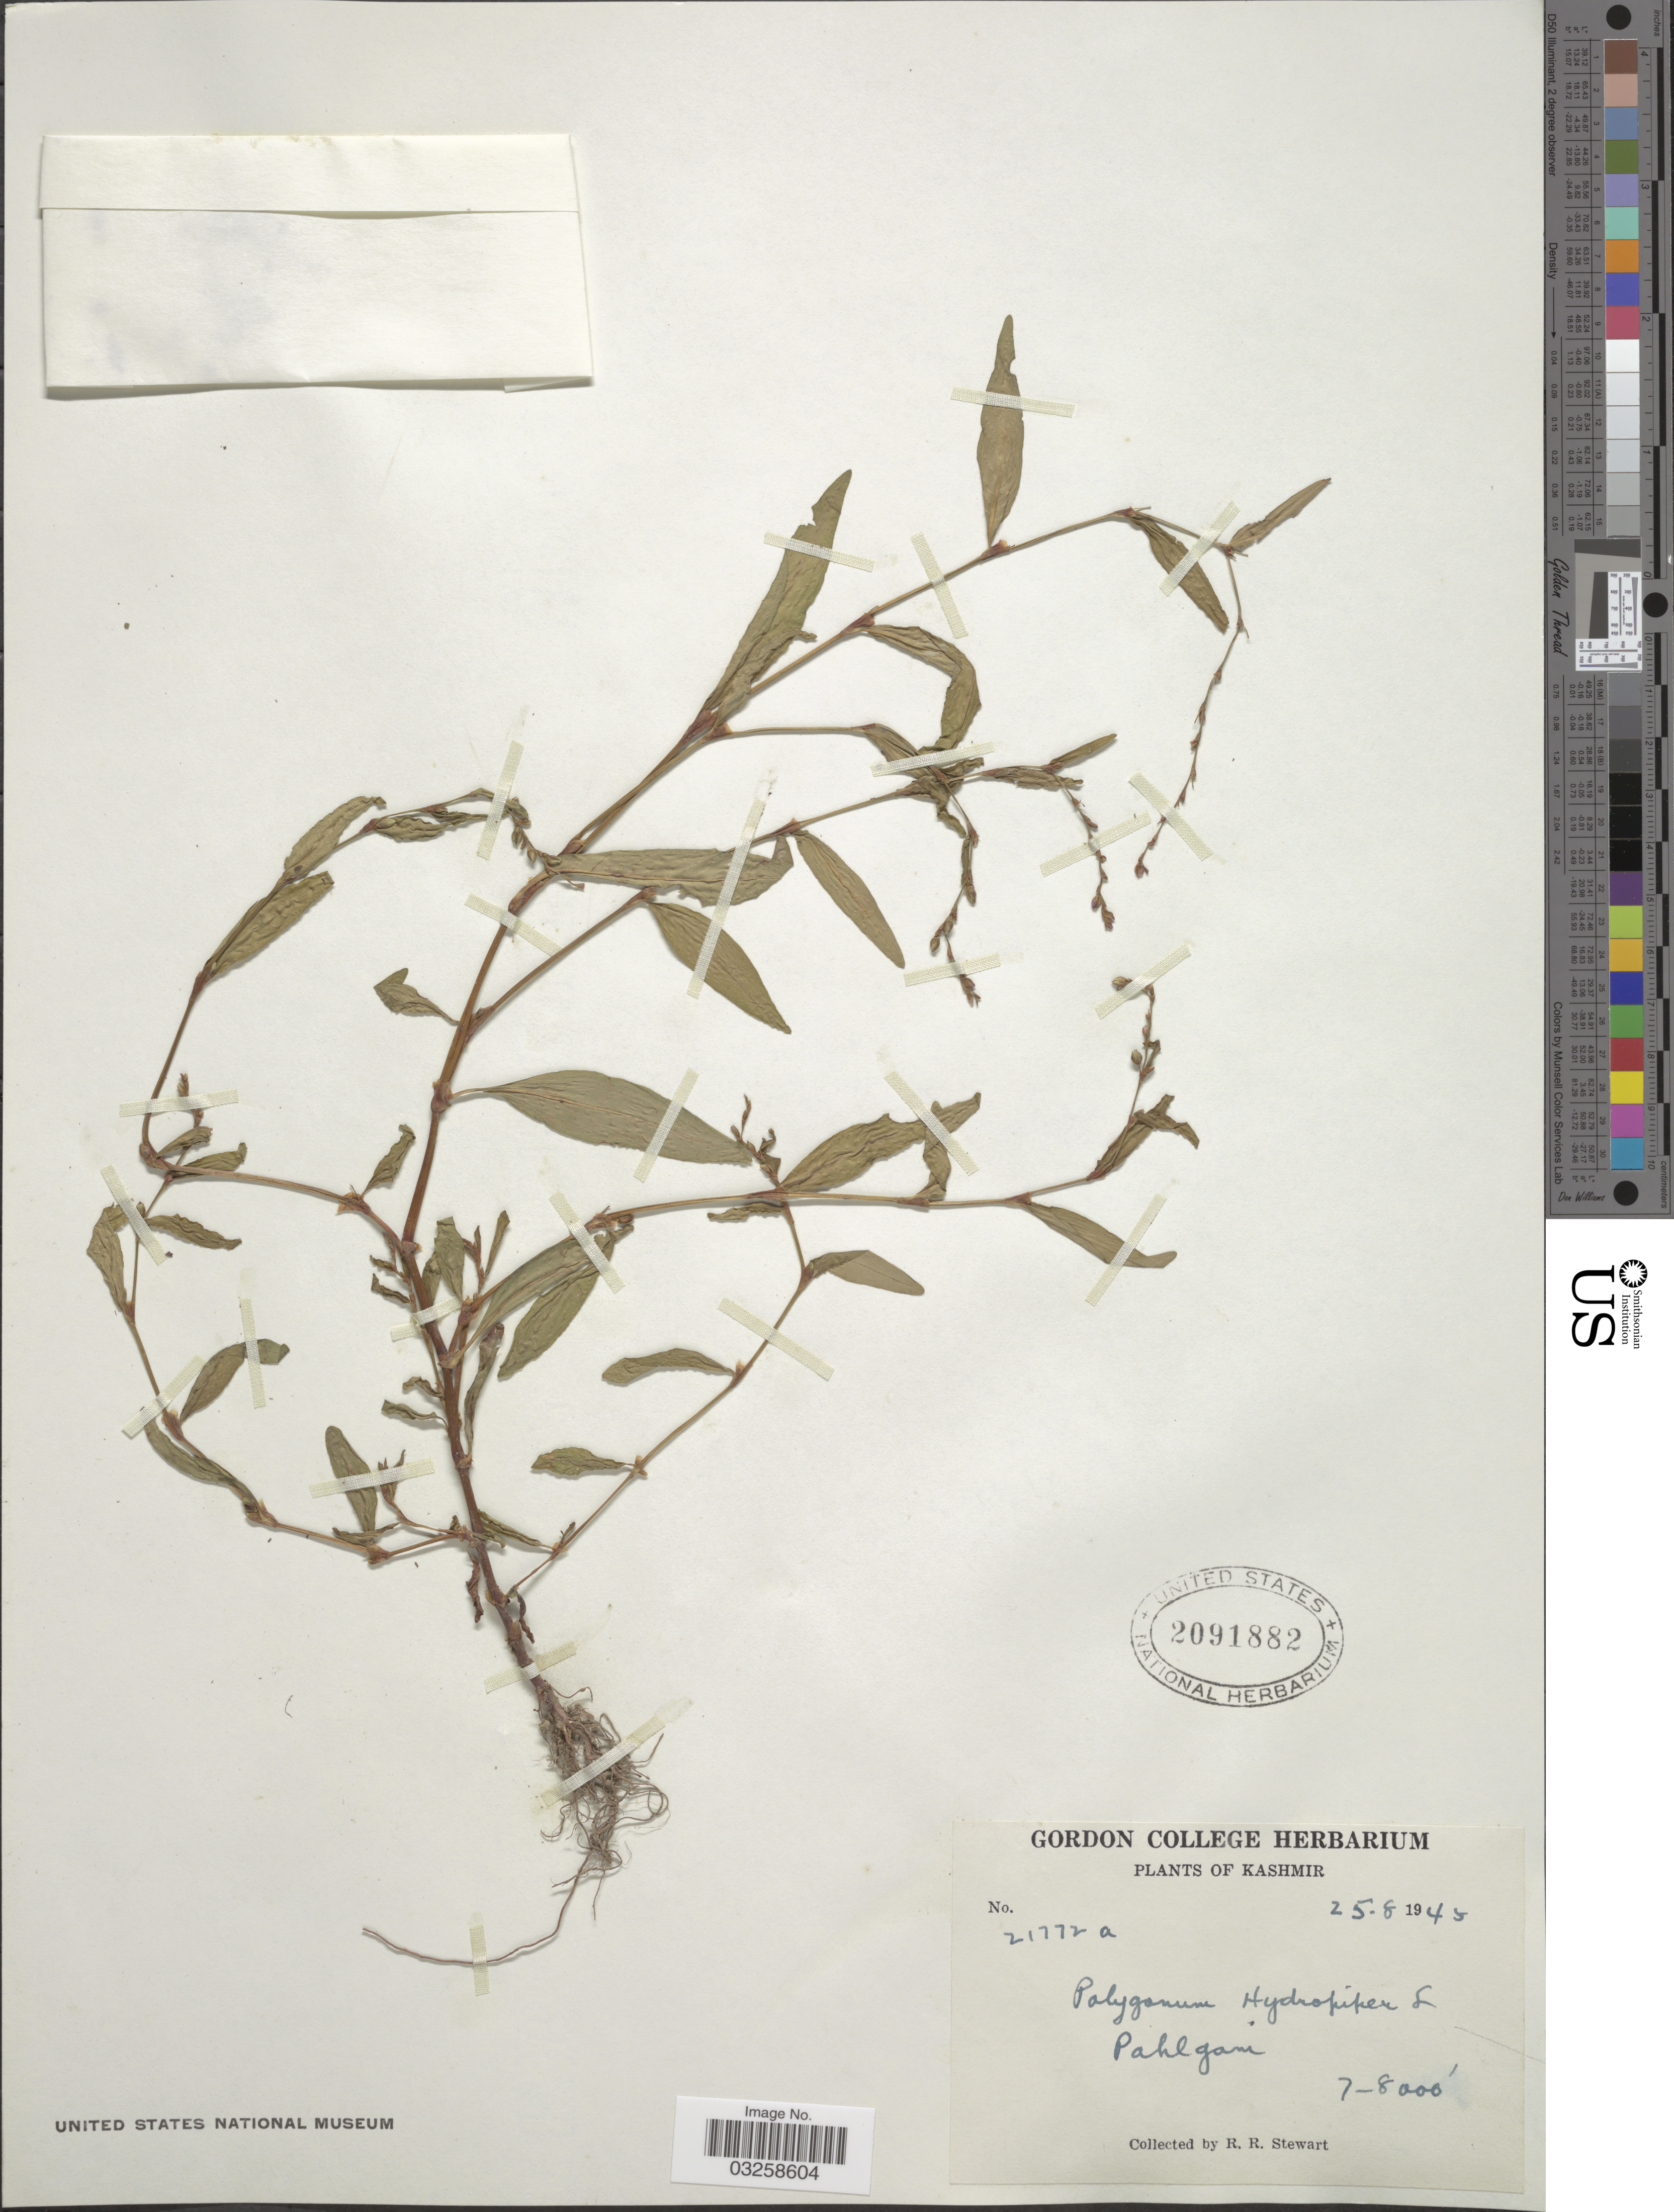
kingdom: Plantae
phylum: Tracheophyta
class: Magnoliopsida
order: Caryophyllales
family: Polygonaceae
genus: Polygonum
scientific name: Polygonum hydropiper var. hydropiper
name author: L.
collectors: R. Stewart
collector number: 21772a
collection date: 1945-08-25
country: India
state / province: Jammu and Kashmir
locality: Pahlgani.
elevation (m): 2134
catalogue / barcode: US 2091882